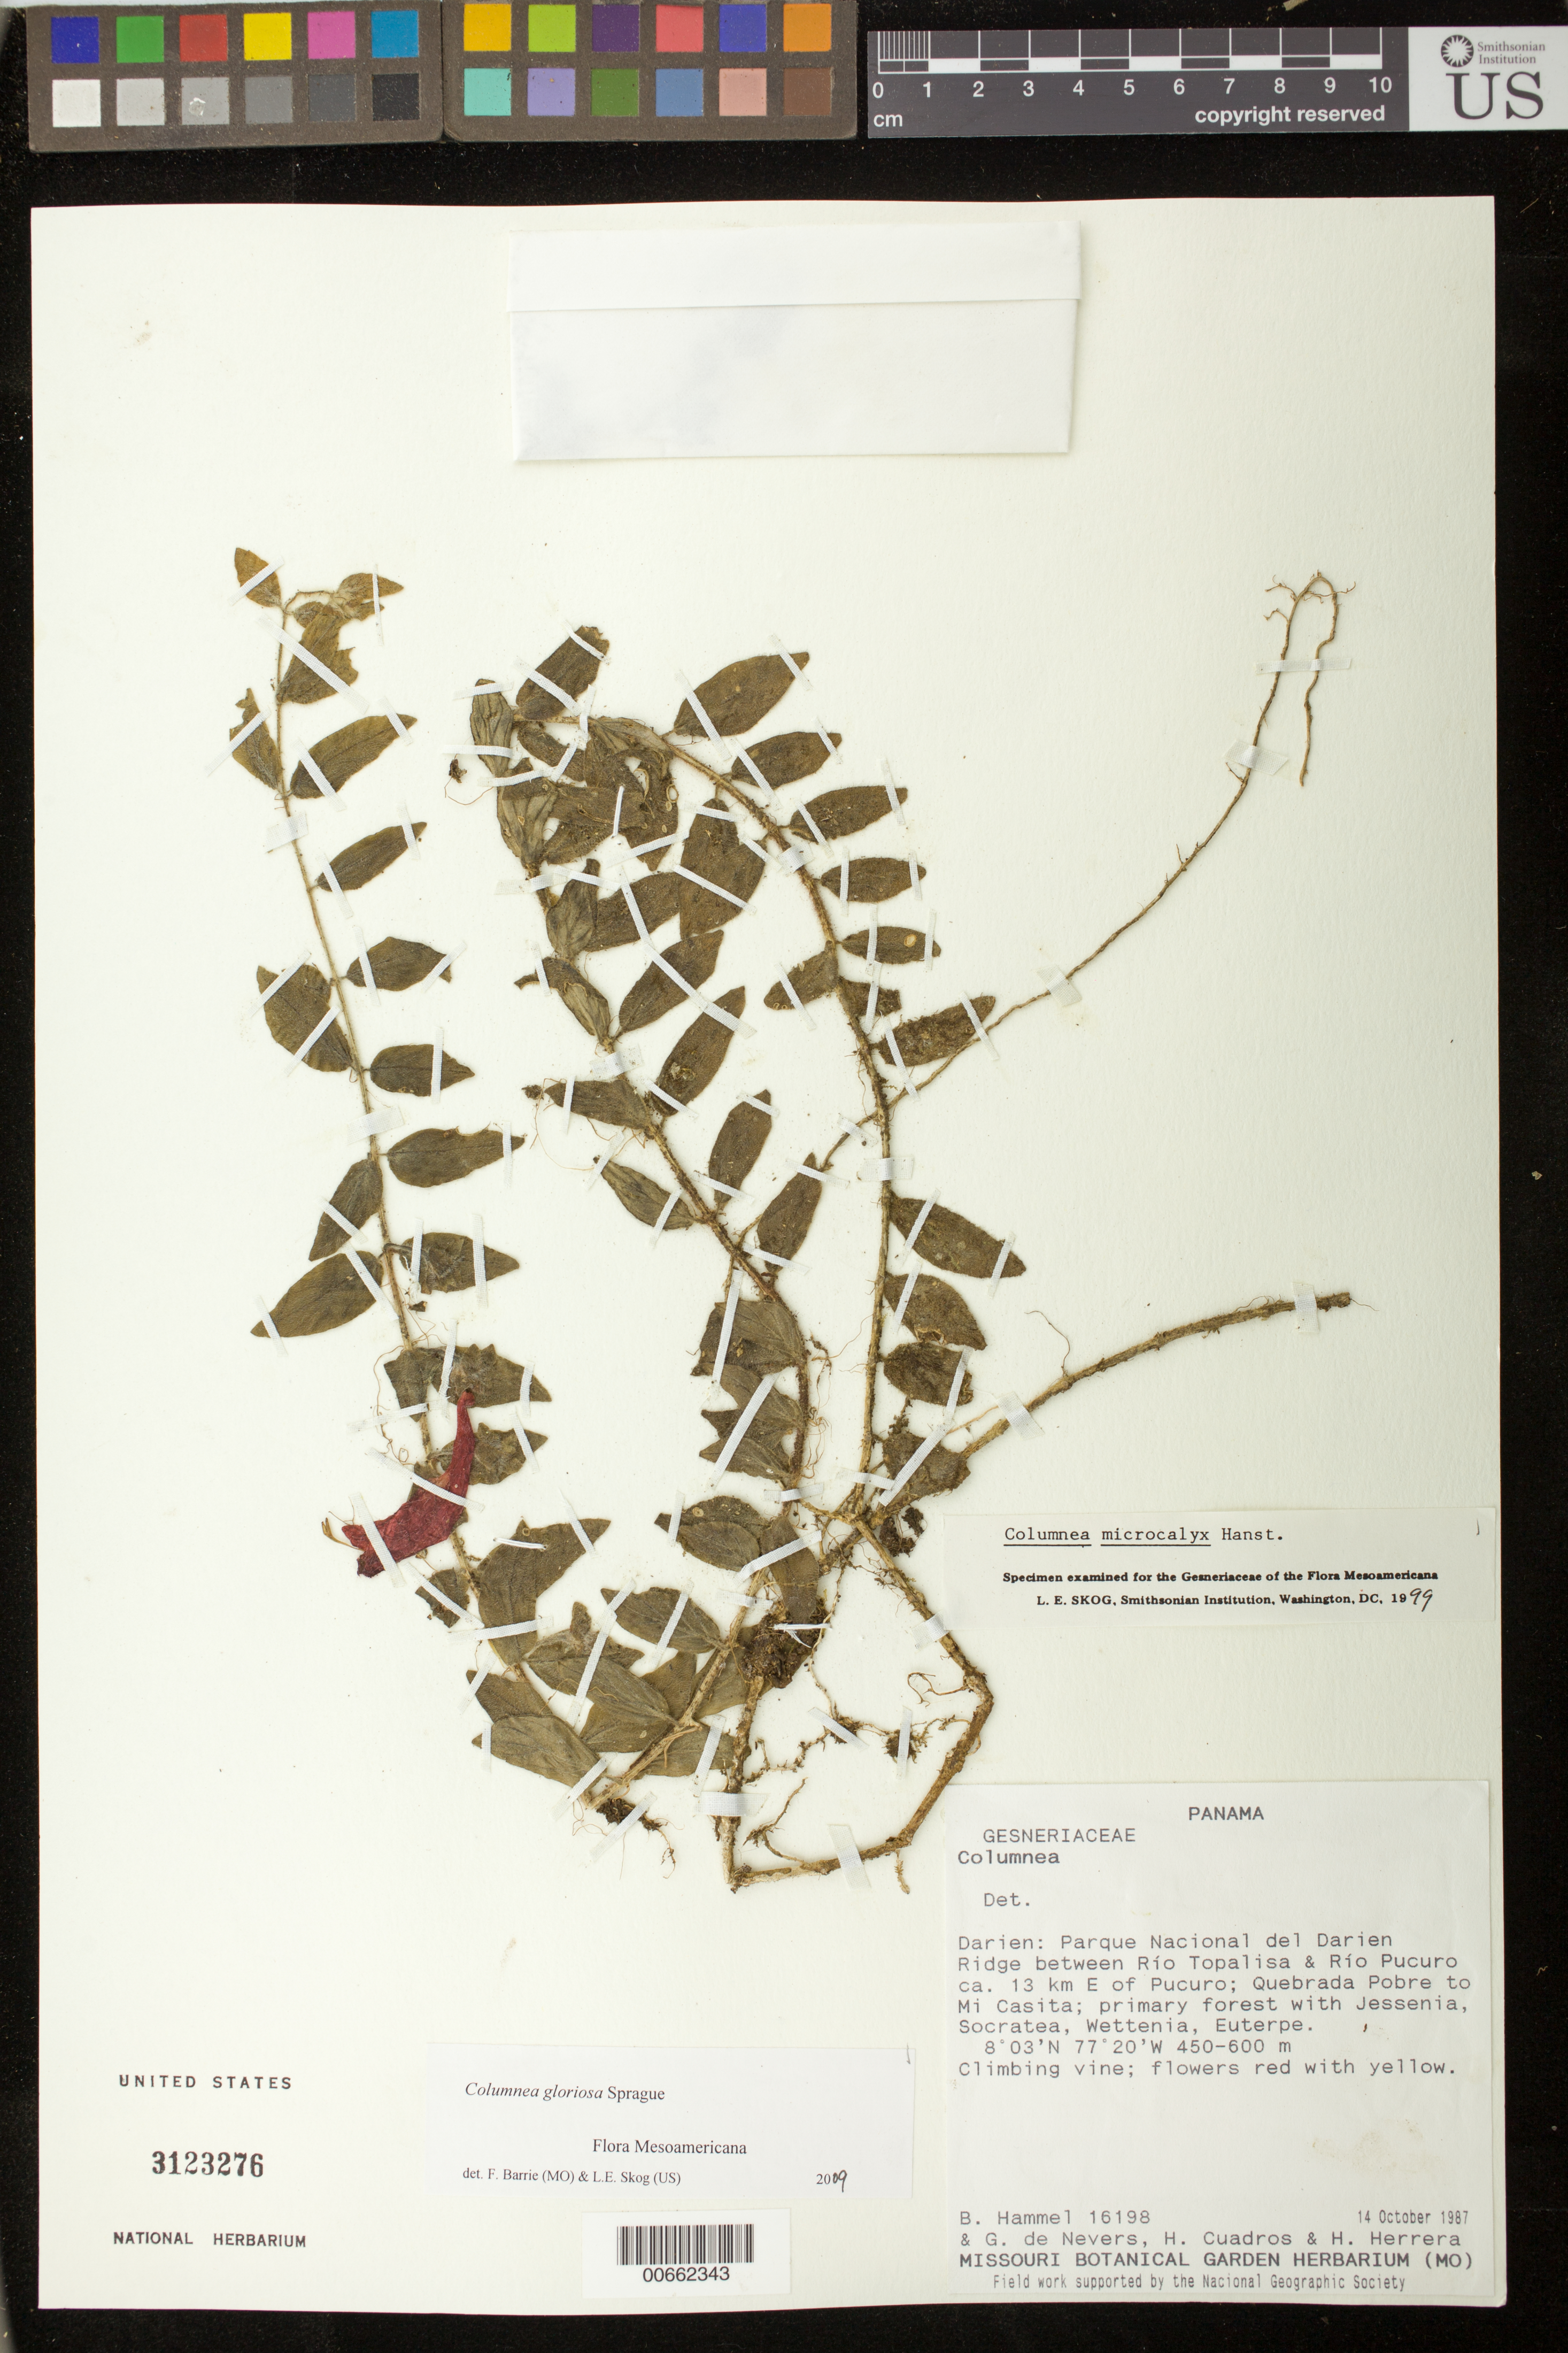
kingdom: Plantae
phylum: Tracheophyta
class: Magnoliopsida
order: Lamiales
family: Gesneriaceae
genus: Columnea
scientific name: Columnea gloriosa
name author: Sprague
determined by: Barrie, F. R.; Skog, Laurence E.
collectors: B. Hammel, G. C. de Nevers, H. Cuadros & H. Herrera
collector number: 16198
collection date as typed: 14 Oct 1987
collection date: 1987-10-14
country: Panama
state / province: Darién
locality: Parque Nacional del Darien, ridge between Rio Topalisa & Rio Pucuro ca. 13 km E of Pucuro; Quebrada Pobre to Mi Casita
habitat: Primary forest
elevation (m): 450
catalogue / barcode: US 3123276